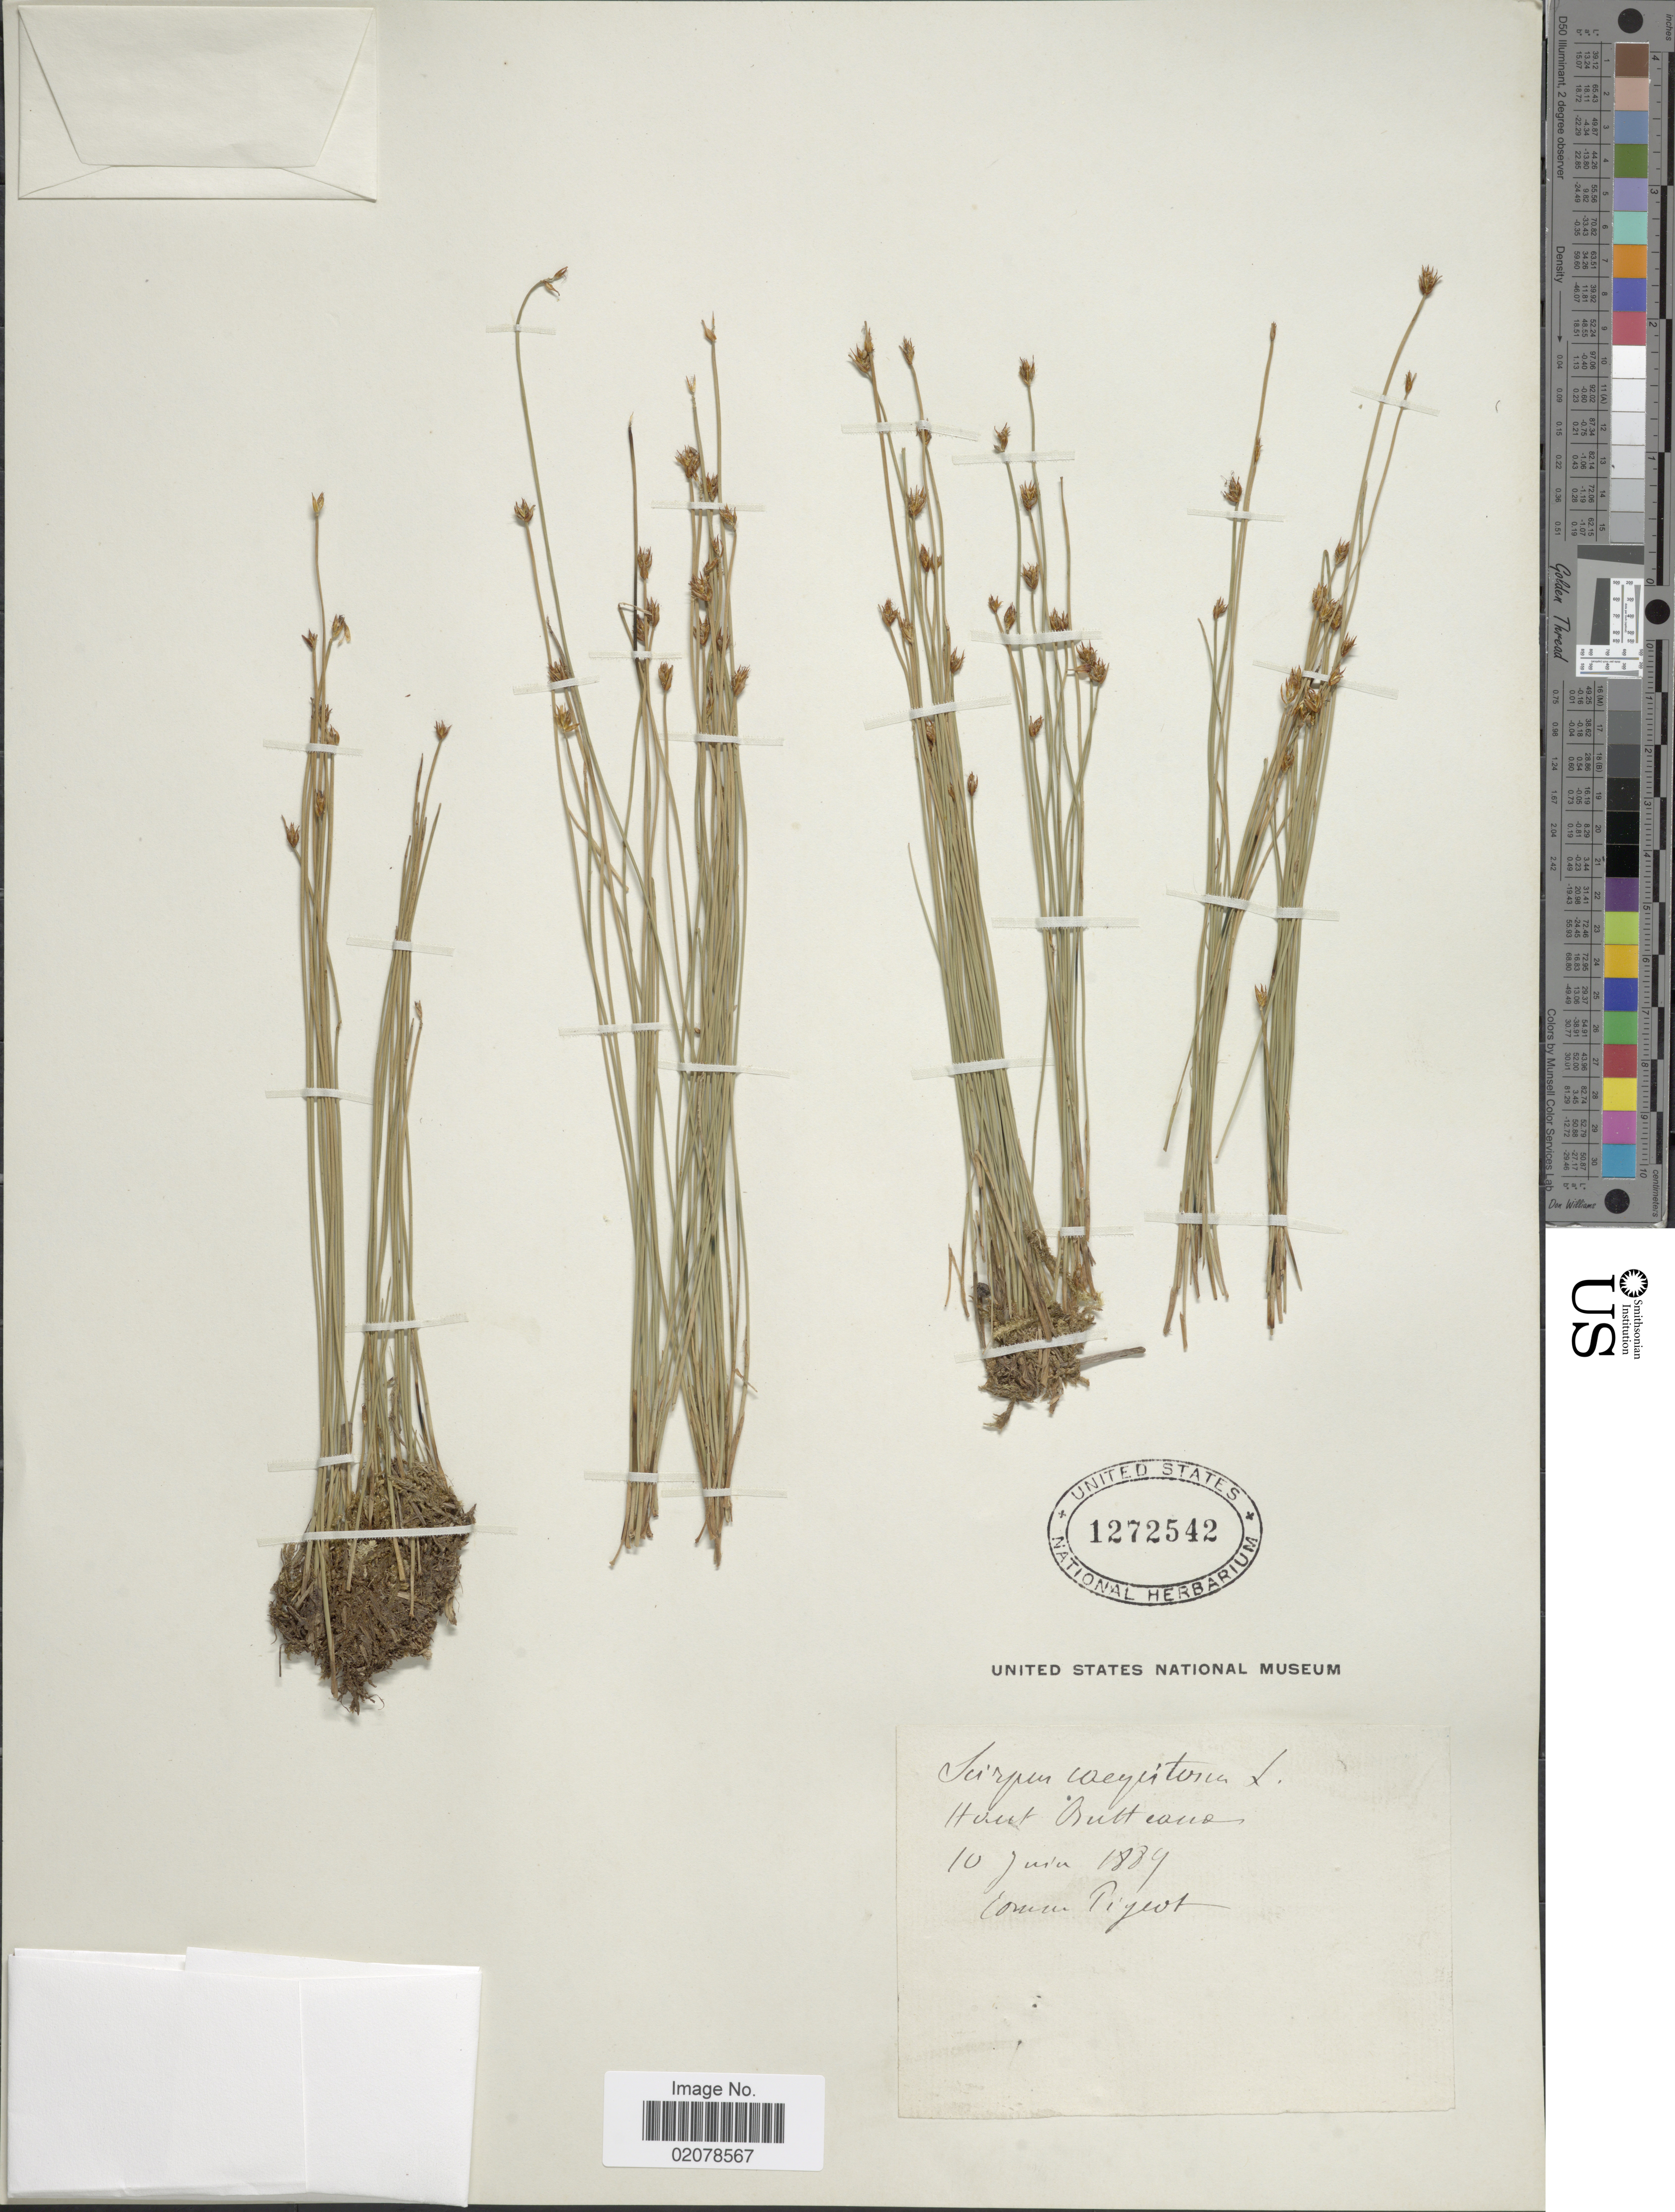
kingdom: Plantae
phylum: Tracheophyta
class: Liliopsida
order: Poales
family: Cyperaceae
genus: Trichophorum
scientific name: Trichophorum cespitosum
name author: (L.) Hartm.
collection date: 1889-06-10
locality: Hout Butteaud [interpreted]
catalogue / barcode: US 1272542